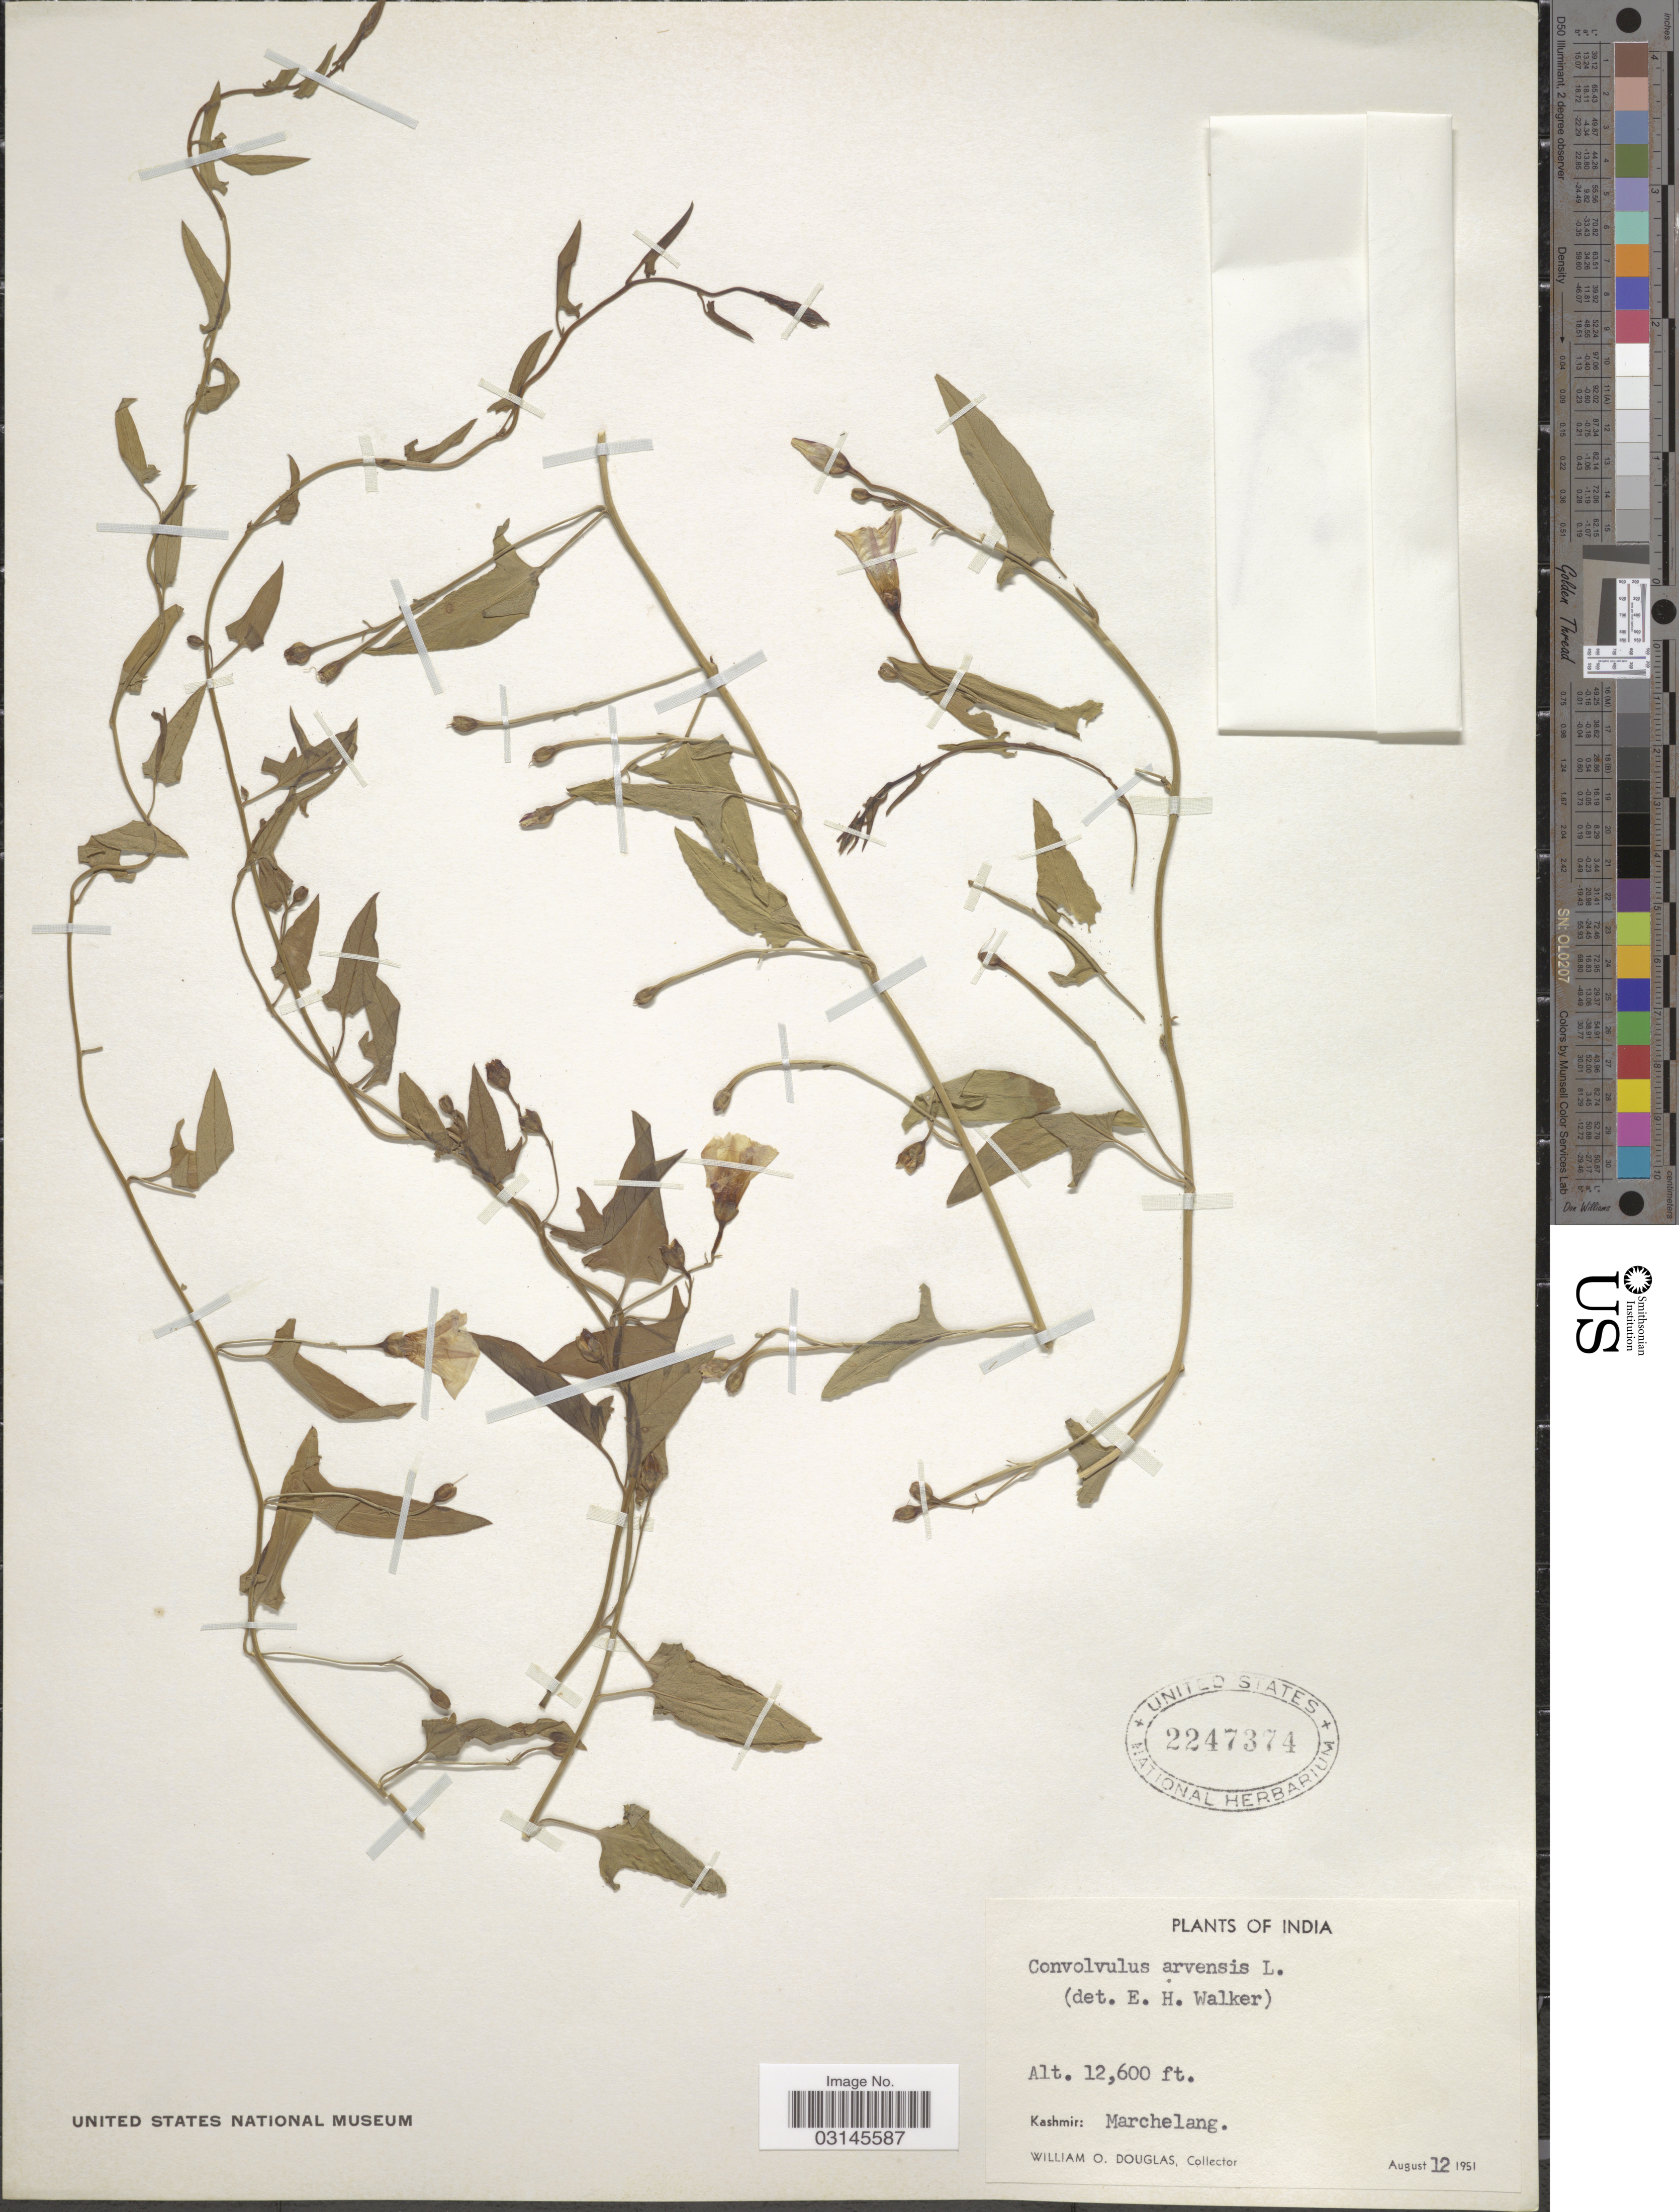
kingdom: Plantae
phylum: Tracheophyta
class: Magnoliopsida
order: Solanales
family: Convolvulaceae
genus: Convolvulus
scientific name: Convolvulus arvensis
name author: L.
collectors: W. Douglas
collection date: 1951-08-12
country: India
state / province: Jammu and Kashmir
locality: Kashmir: Marchelang.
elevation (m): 3840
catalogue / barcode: US 2247374